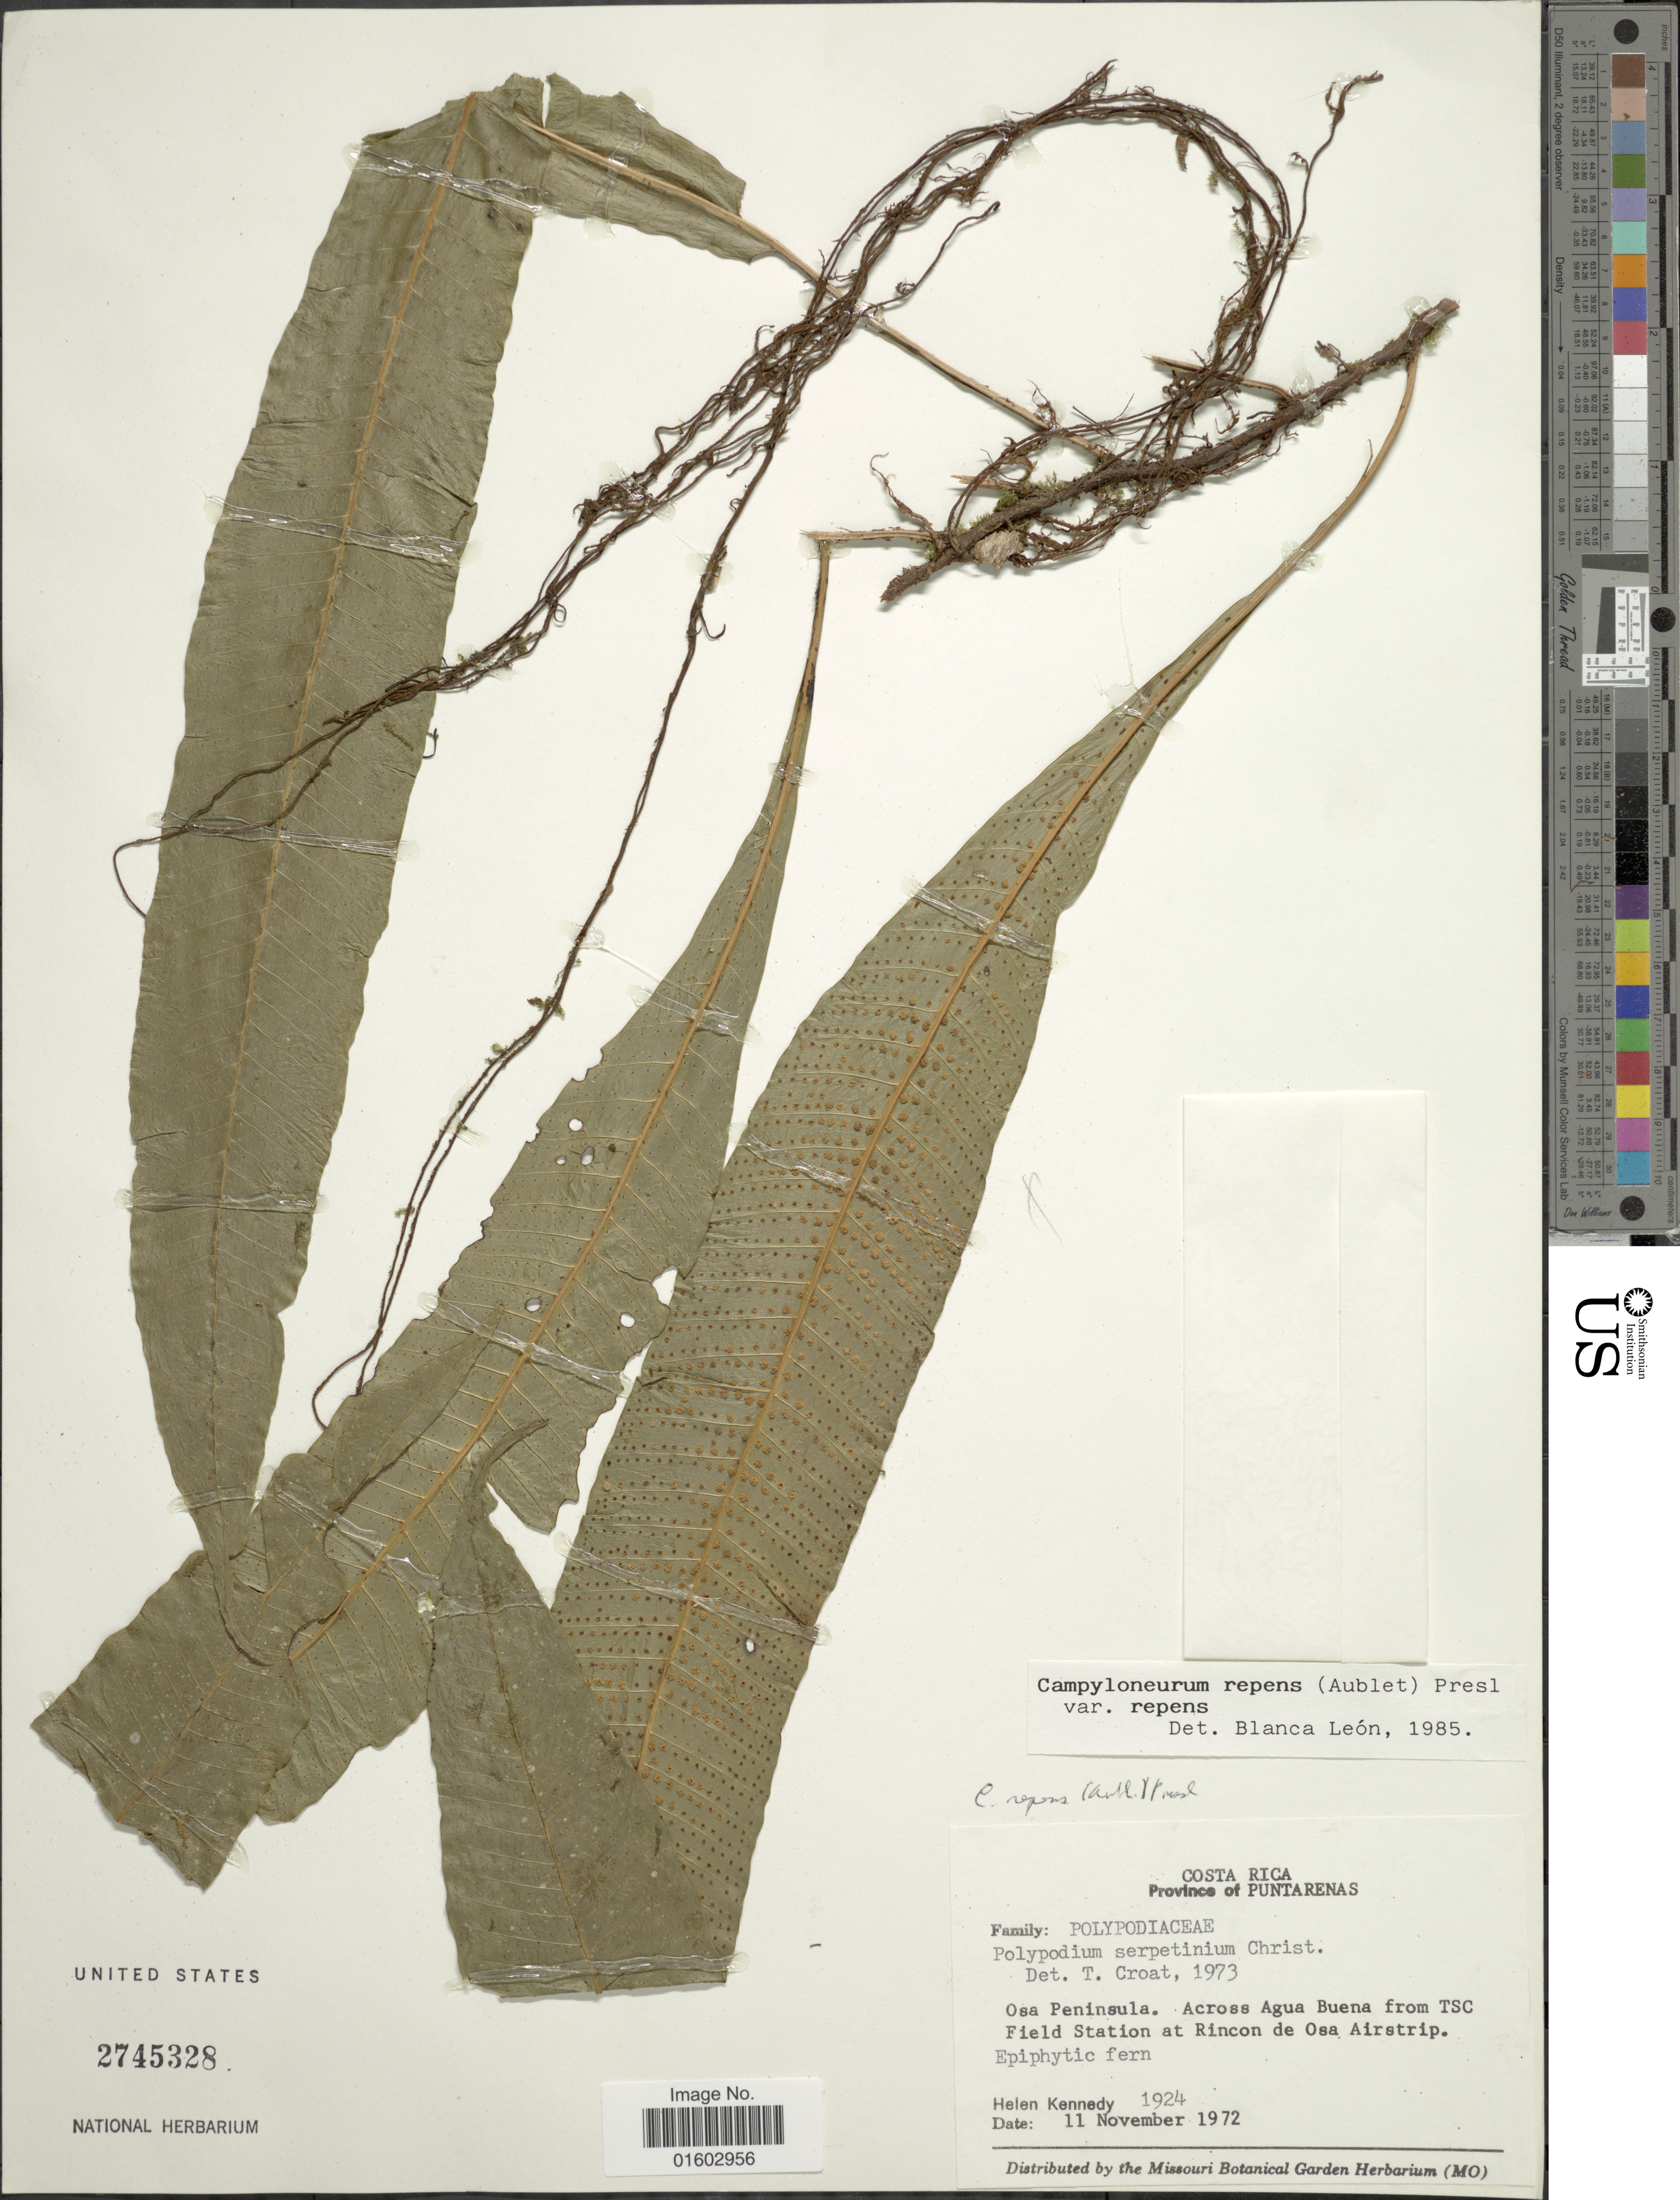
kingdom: Plantae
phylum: Tracheophyta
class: Polypodiopsida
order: Polypodiales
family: Polypodiaceae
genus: Campyloneurum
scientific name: Campyloneurum repens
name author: (Aubl.) C. Presl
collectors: H. Kennedy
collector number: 1924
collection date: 1972-11-11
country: Costa Rica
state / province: Puntarenas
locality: Province of Puntarenas. Osa Peninsula. Across Agua Buena from TSC Field Station at Rincon de Osa Airstrip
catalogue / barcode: US 2745328